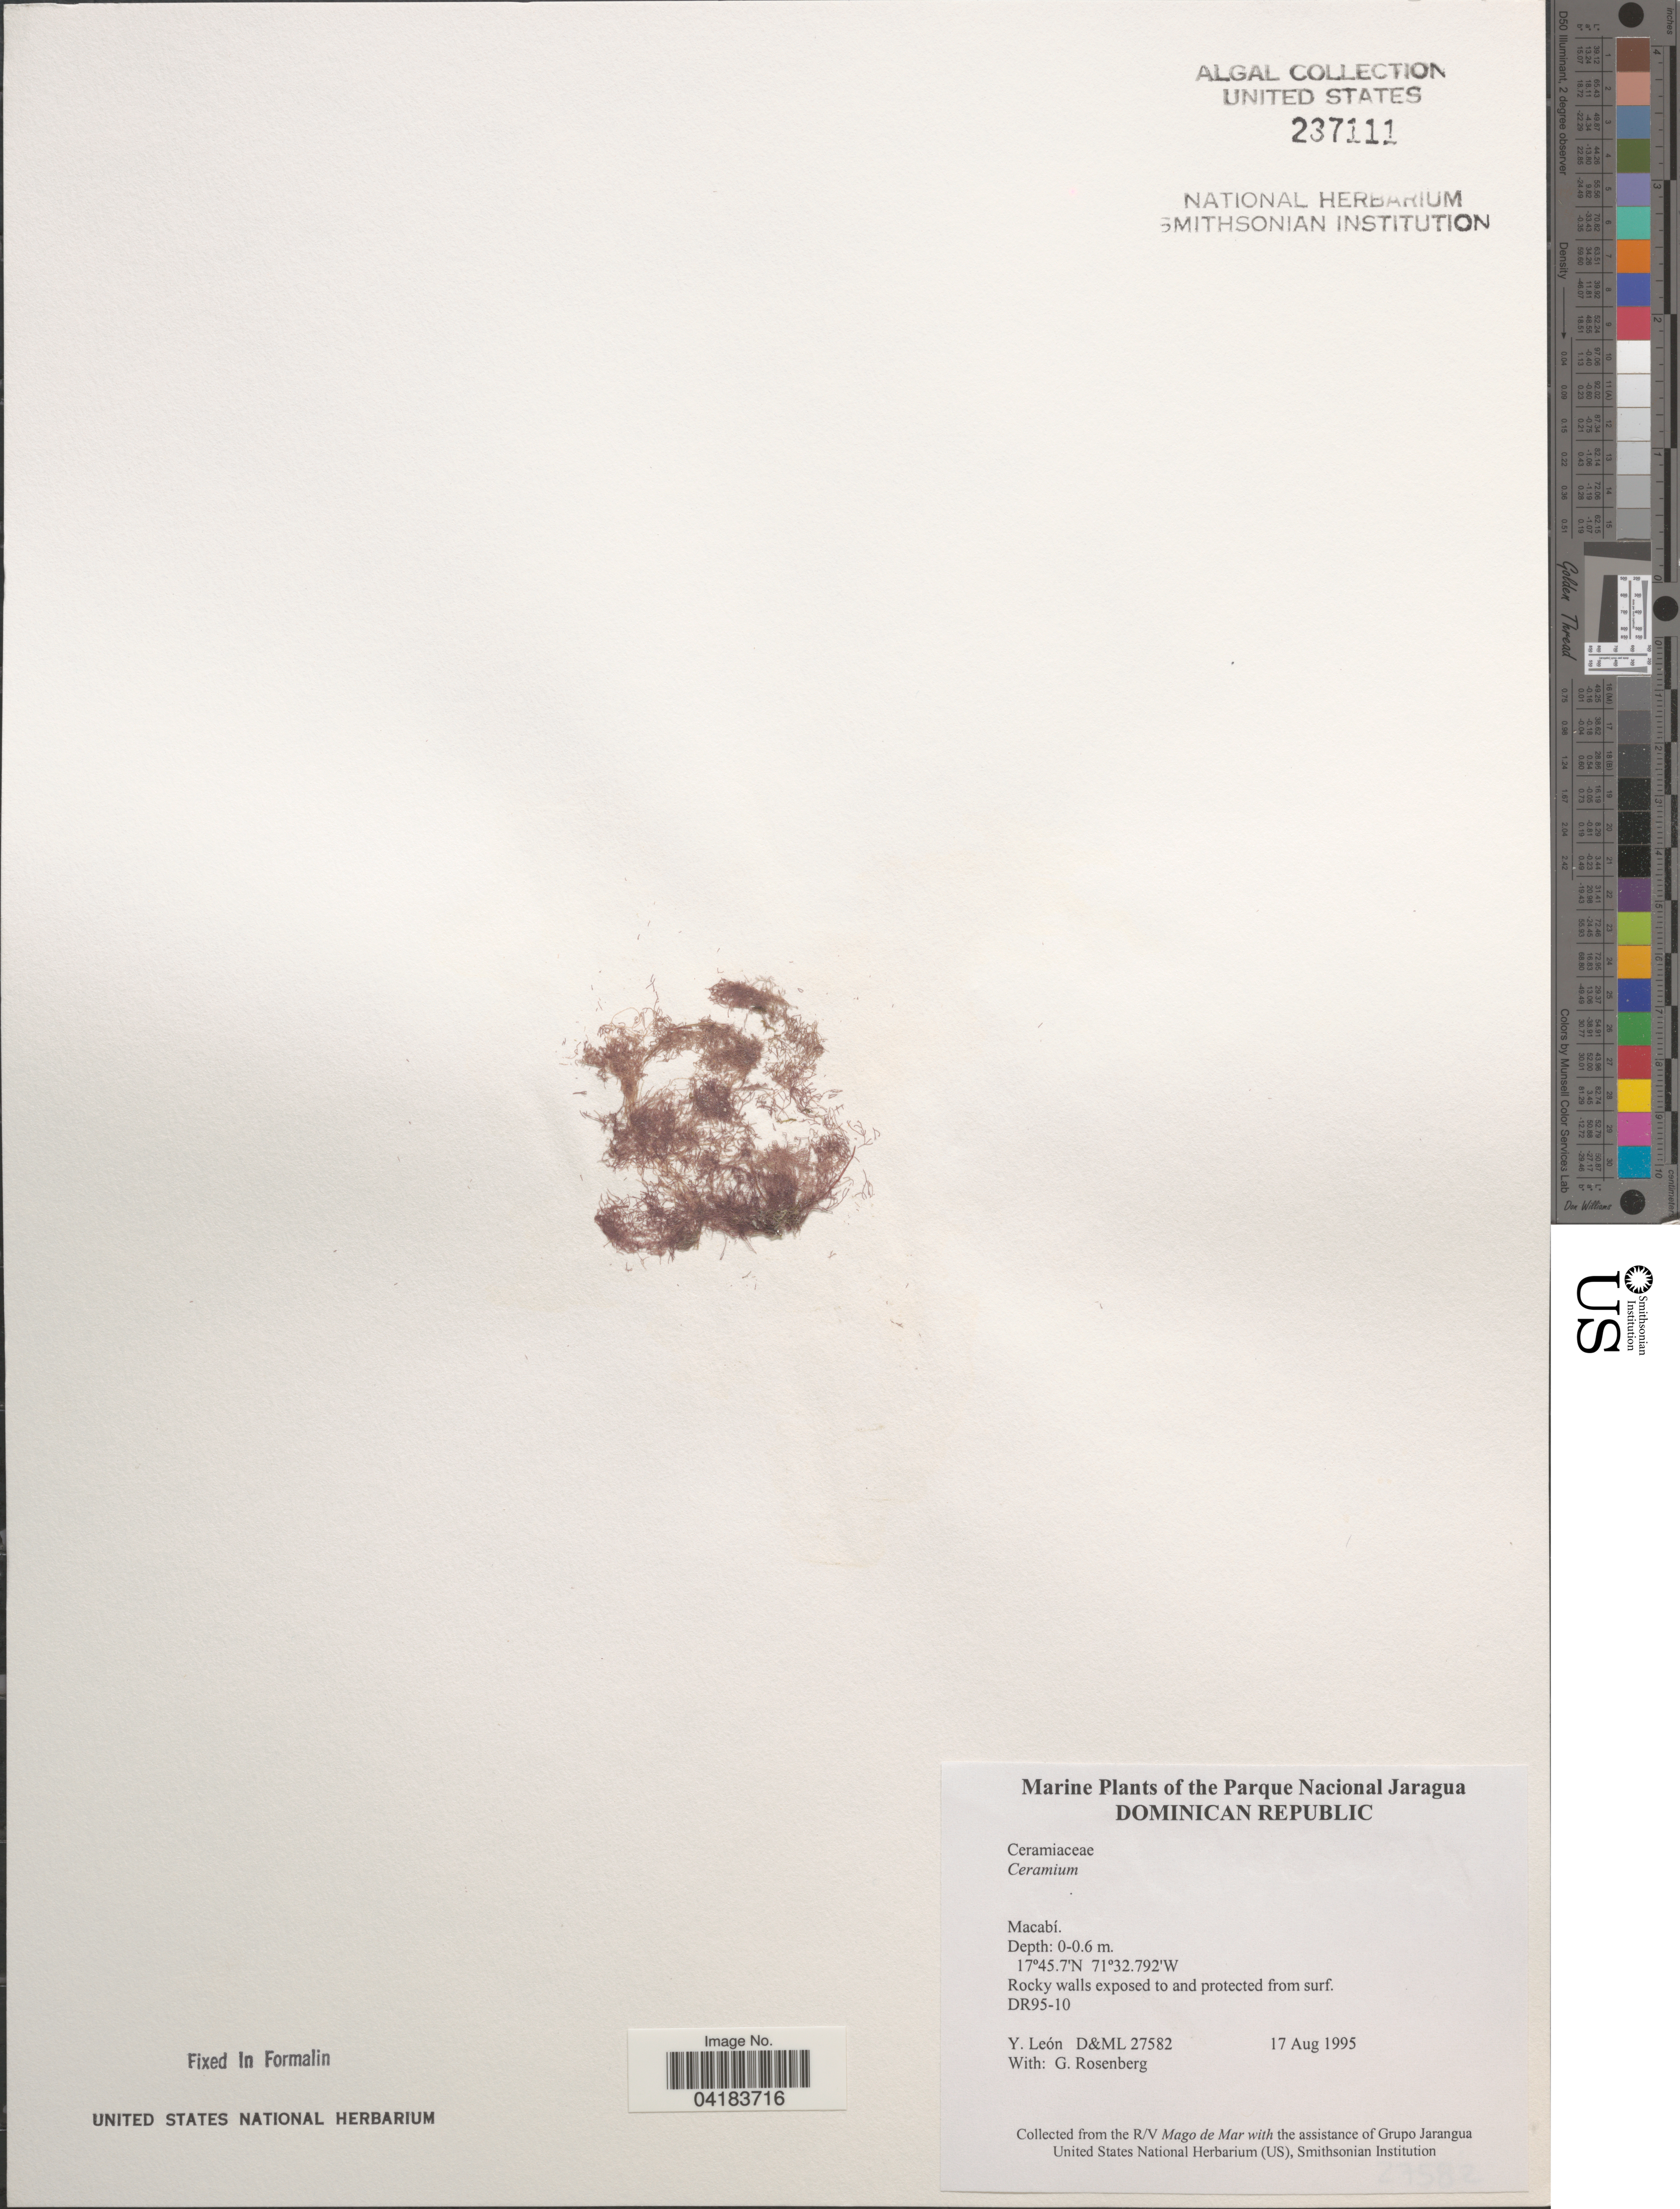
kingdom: Plantae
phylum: Rhodophyta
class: Florideophyceae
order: Ceramiales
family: Ceramiaceae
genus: Ceramium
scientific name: Ceramium sp.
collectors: Y. León & G. Rosenberg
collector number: D&ML27582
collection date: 1995-08-17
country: Dominican Republic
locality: Parque Nacional Jaragua. Macabí.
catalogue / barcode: US 237111